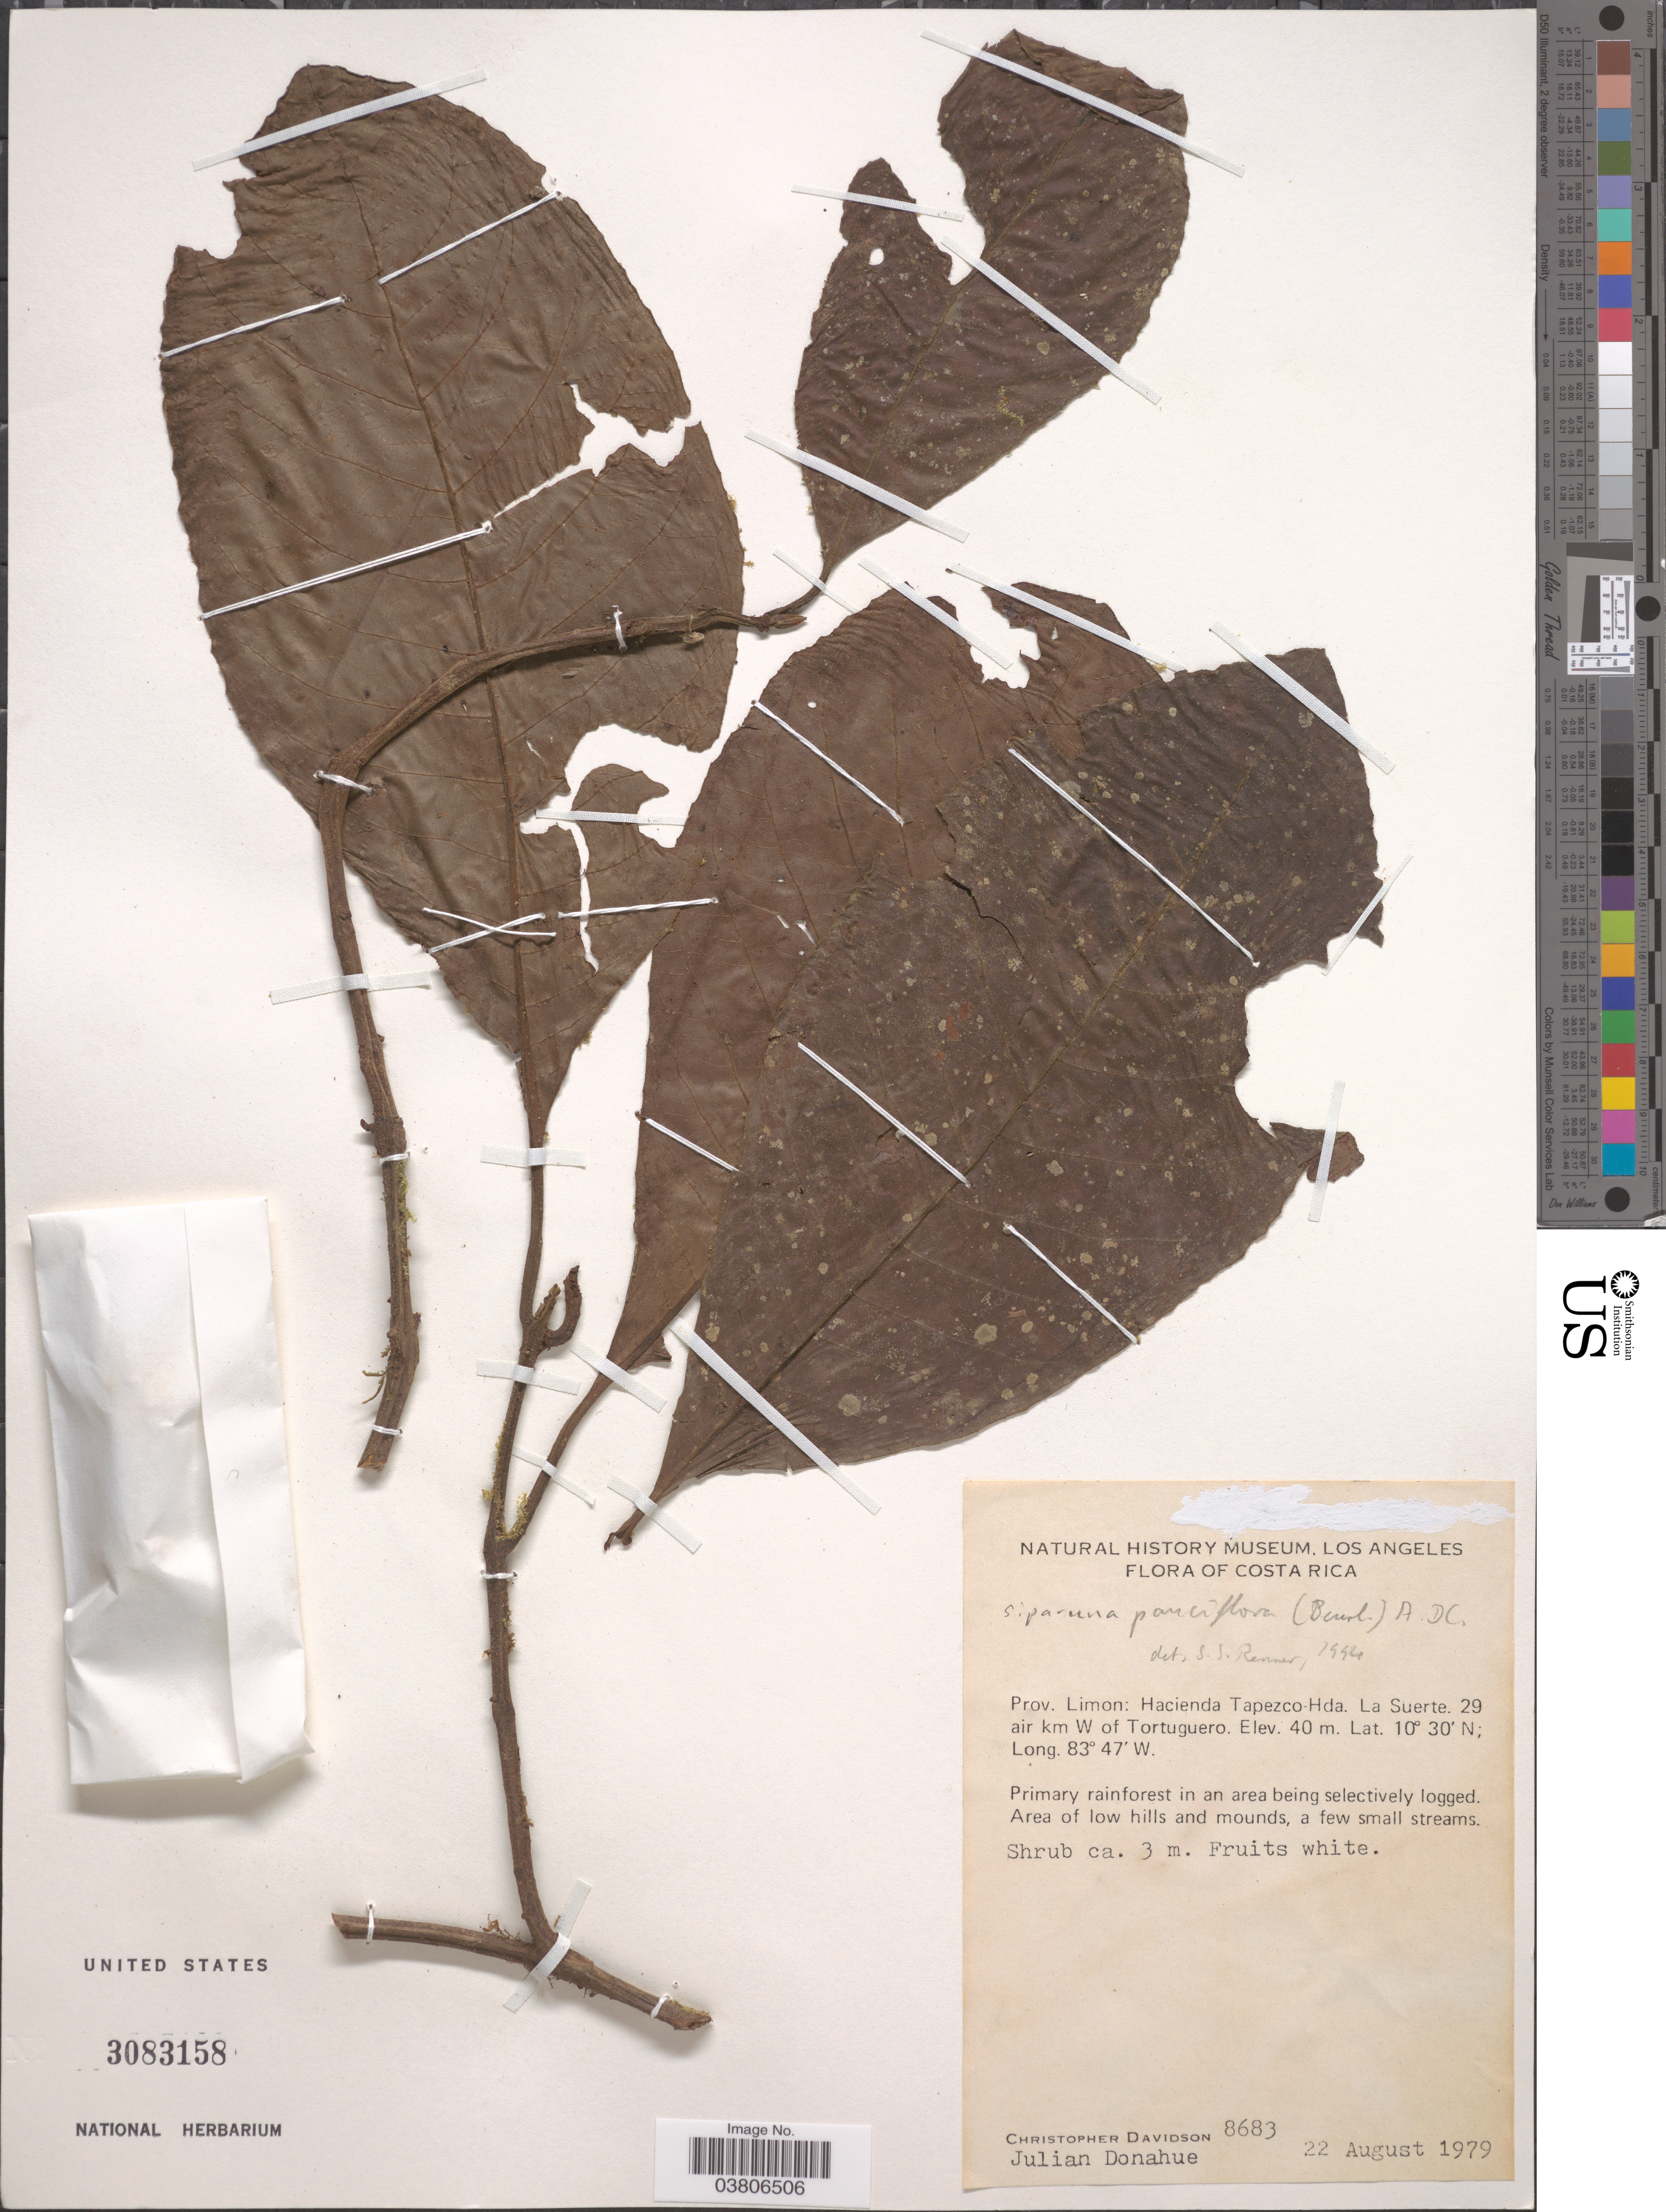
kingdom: Plantae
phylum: Tracheophyta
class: Magnoliopsida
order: Laurales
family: Siparunaceae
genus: Siparuna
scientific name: Siparuna pauciflora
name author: (Beurling) A. DC.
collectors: C. Davidson & J. Donahue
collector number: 8683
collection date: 1979-08-22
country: Costa Rica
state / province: Limón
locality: Hacienda Tapezco-Hda. La Suerte. 29 air km W of Tortuguero.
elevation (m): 40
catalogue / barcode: US 3083158